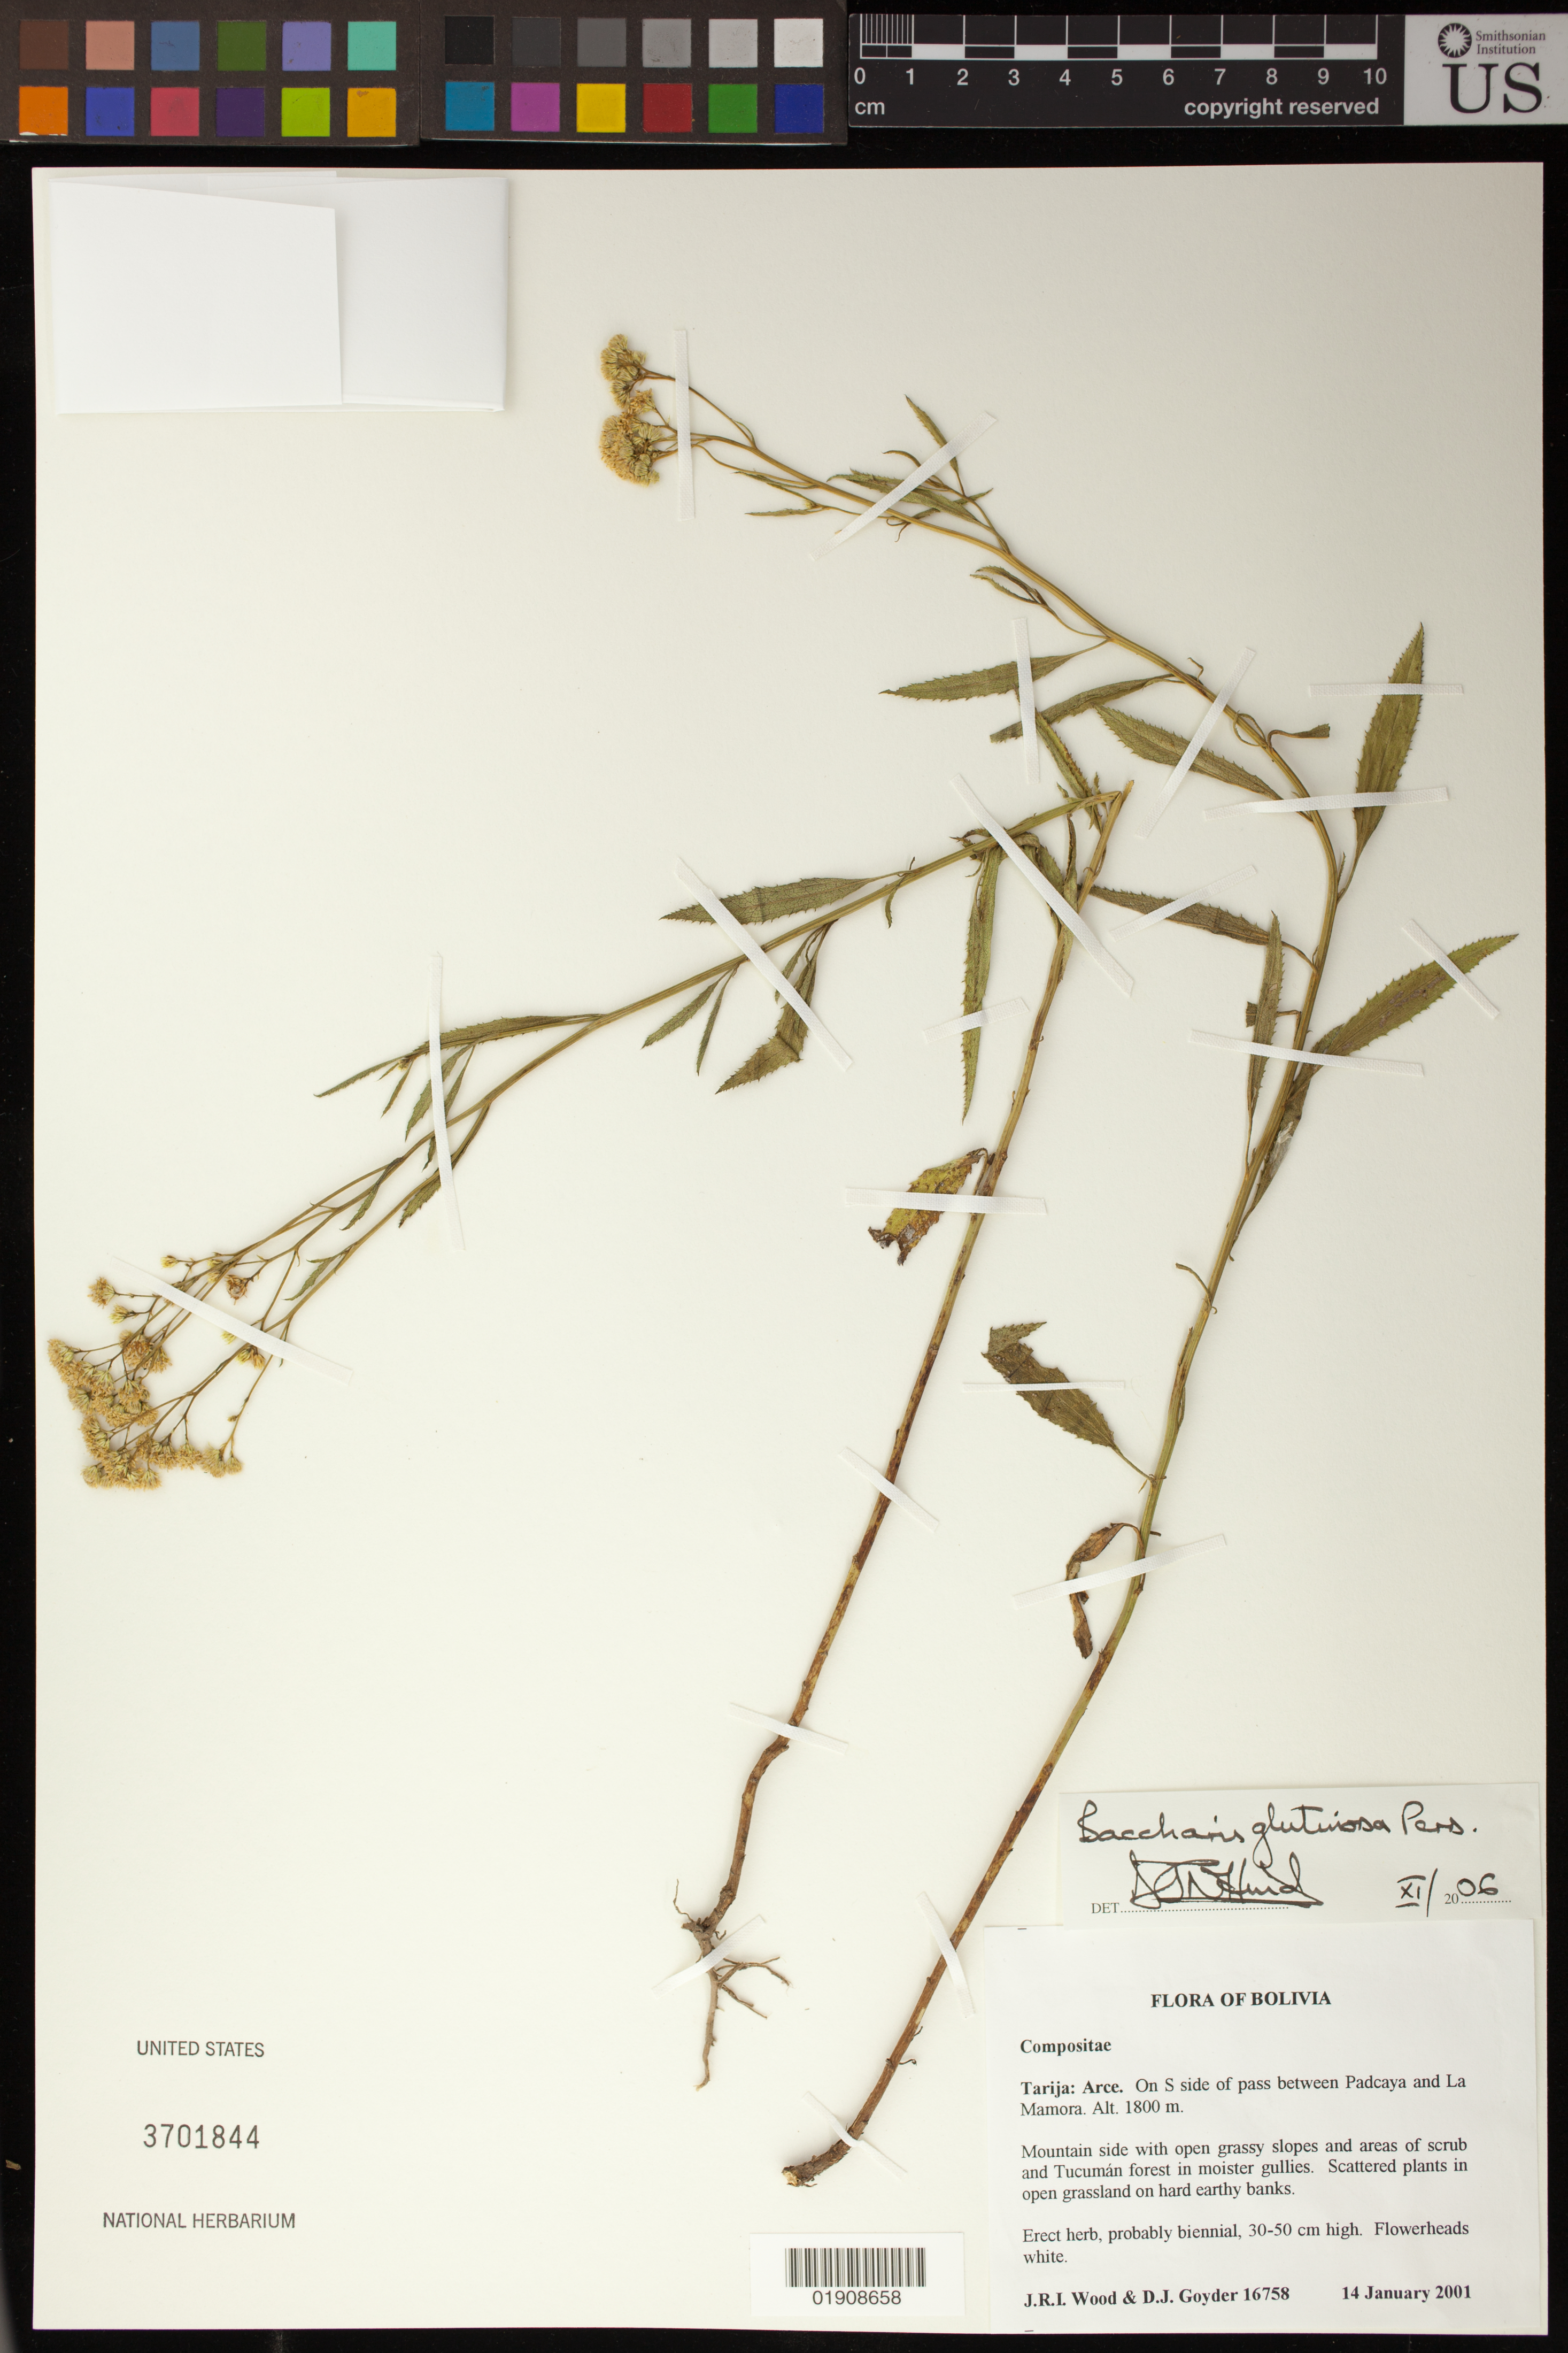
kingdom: Plantae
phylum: Tracheophyta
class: Magnoliopsida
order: Asterales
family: Asteraceae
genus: Baccharis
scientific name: Baccharis glutinosa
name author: Pers.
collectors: J. R. I. Wood & D. Goyder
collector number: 16758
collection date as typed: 14 January 2001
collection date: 2001-01-14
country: Bolivia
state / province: Tarija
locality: Arce: on S side of pass between Padcaya and La Mamora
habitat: Mountain side with open grassy slopes and areas of scrub and Tucuman forest in moister gullies. Scattered palnts in open grassland on hard earthy banks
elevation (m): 1800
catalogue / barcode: US 3701844